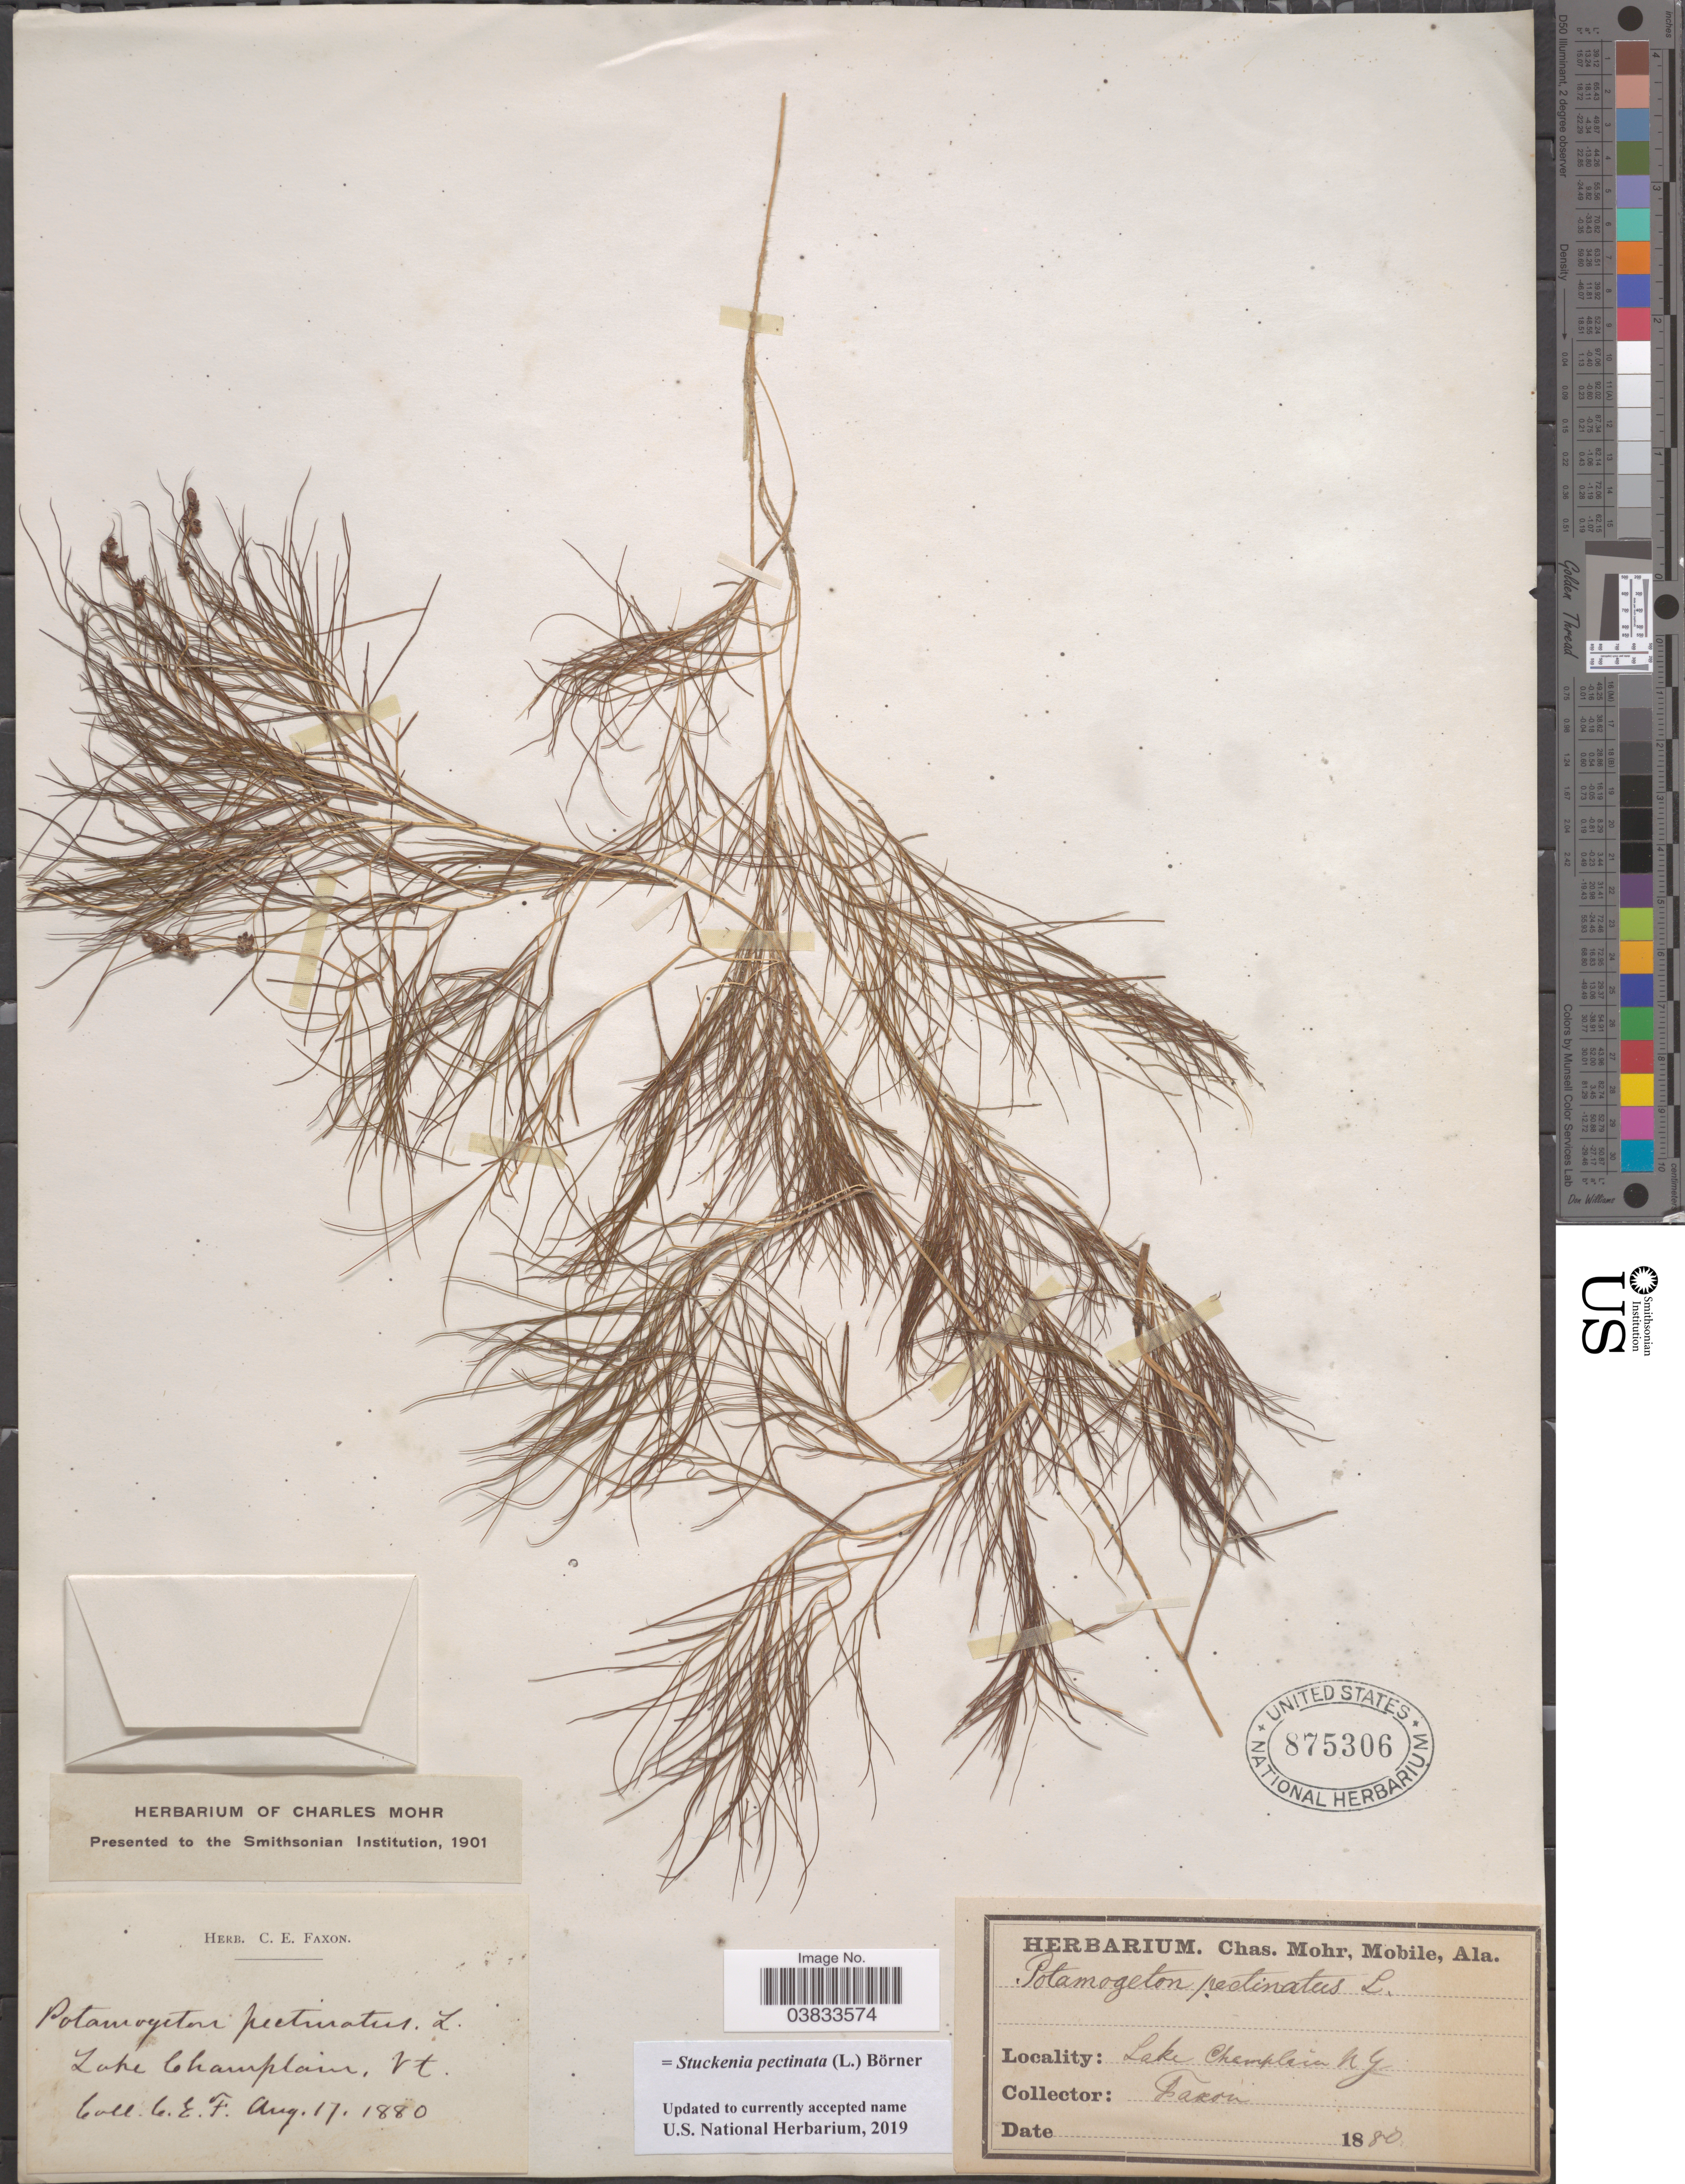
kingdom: Plantae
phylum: Tracheophyta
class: Liliopsida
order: Alismatales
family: Potamogetonaceae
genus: Stuckenia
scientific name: Stuckenia pectinata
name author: (L.) Börner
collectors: C. Faxon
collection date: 1880-08-17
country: United States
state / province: New York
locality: Lake Champlain.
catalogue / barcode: US 875306